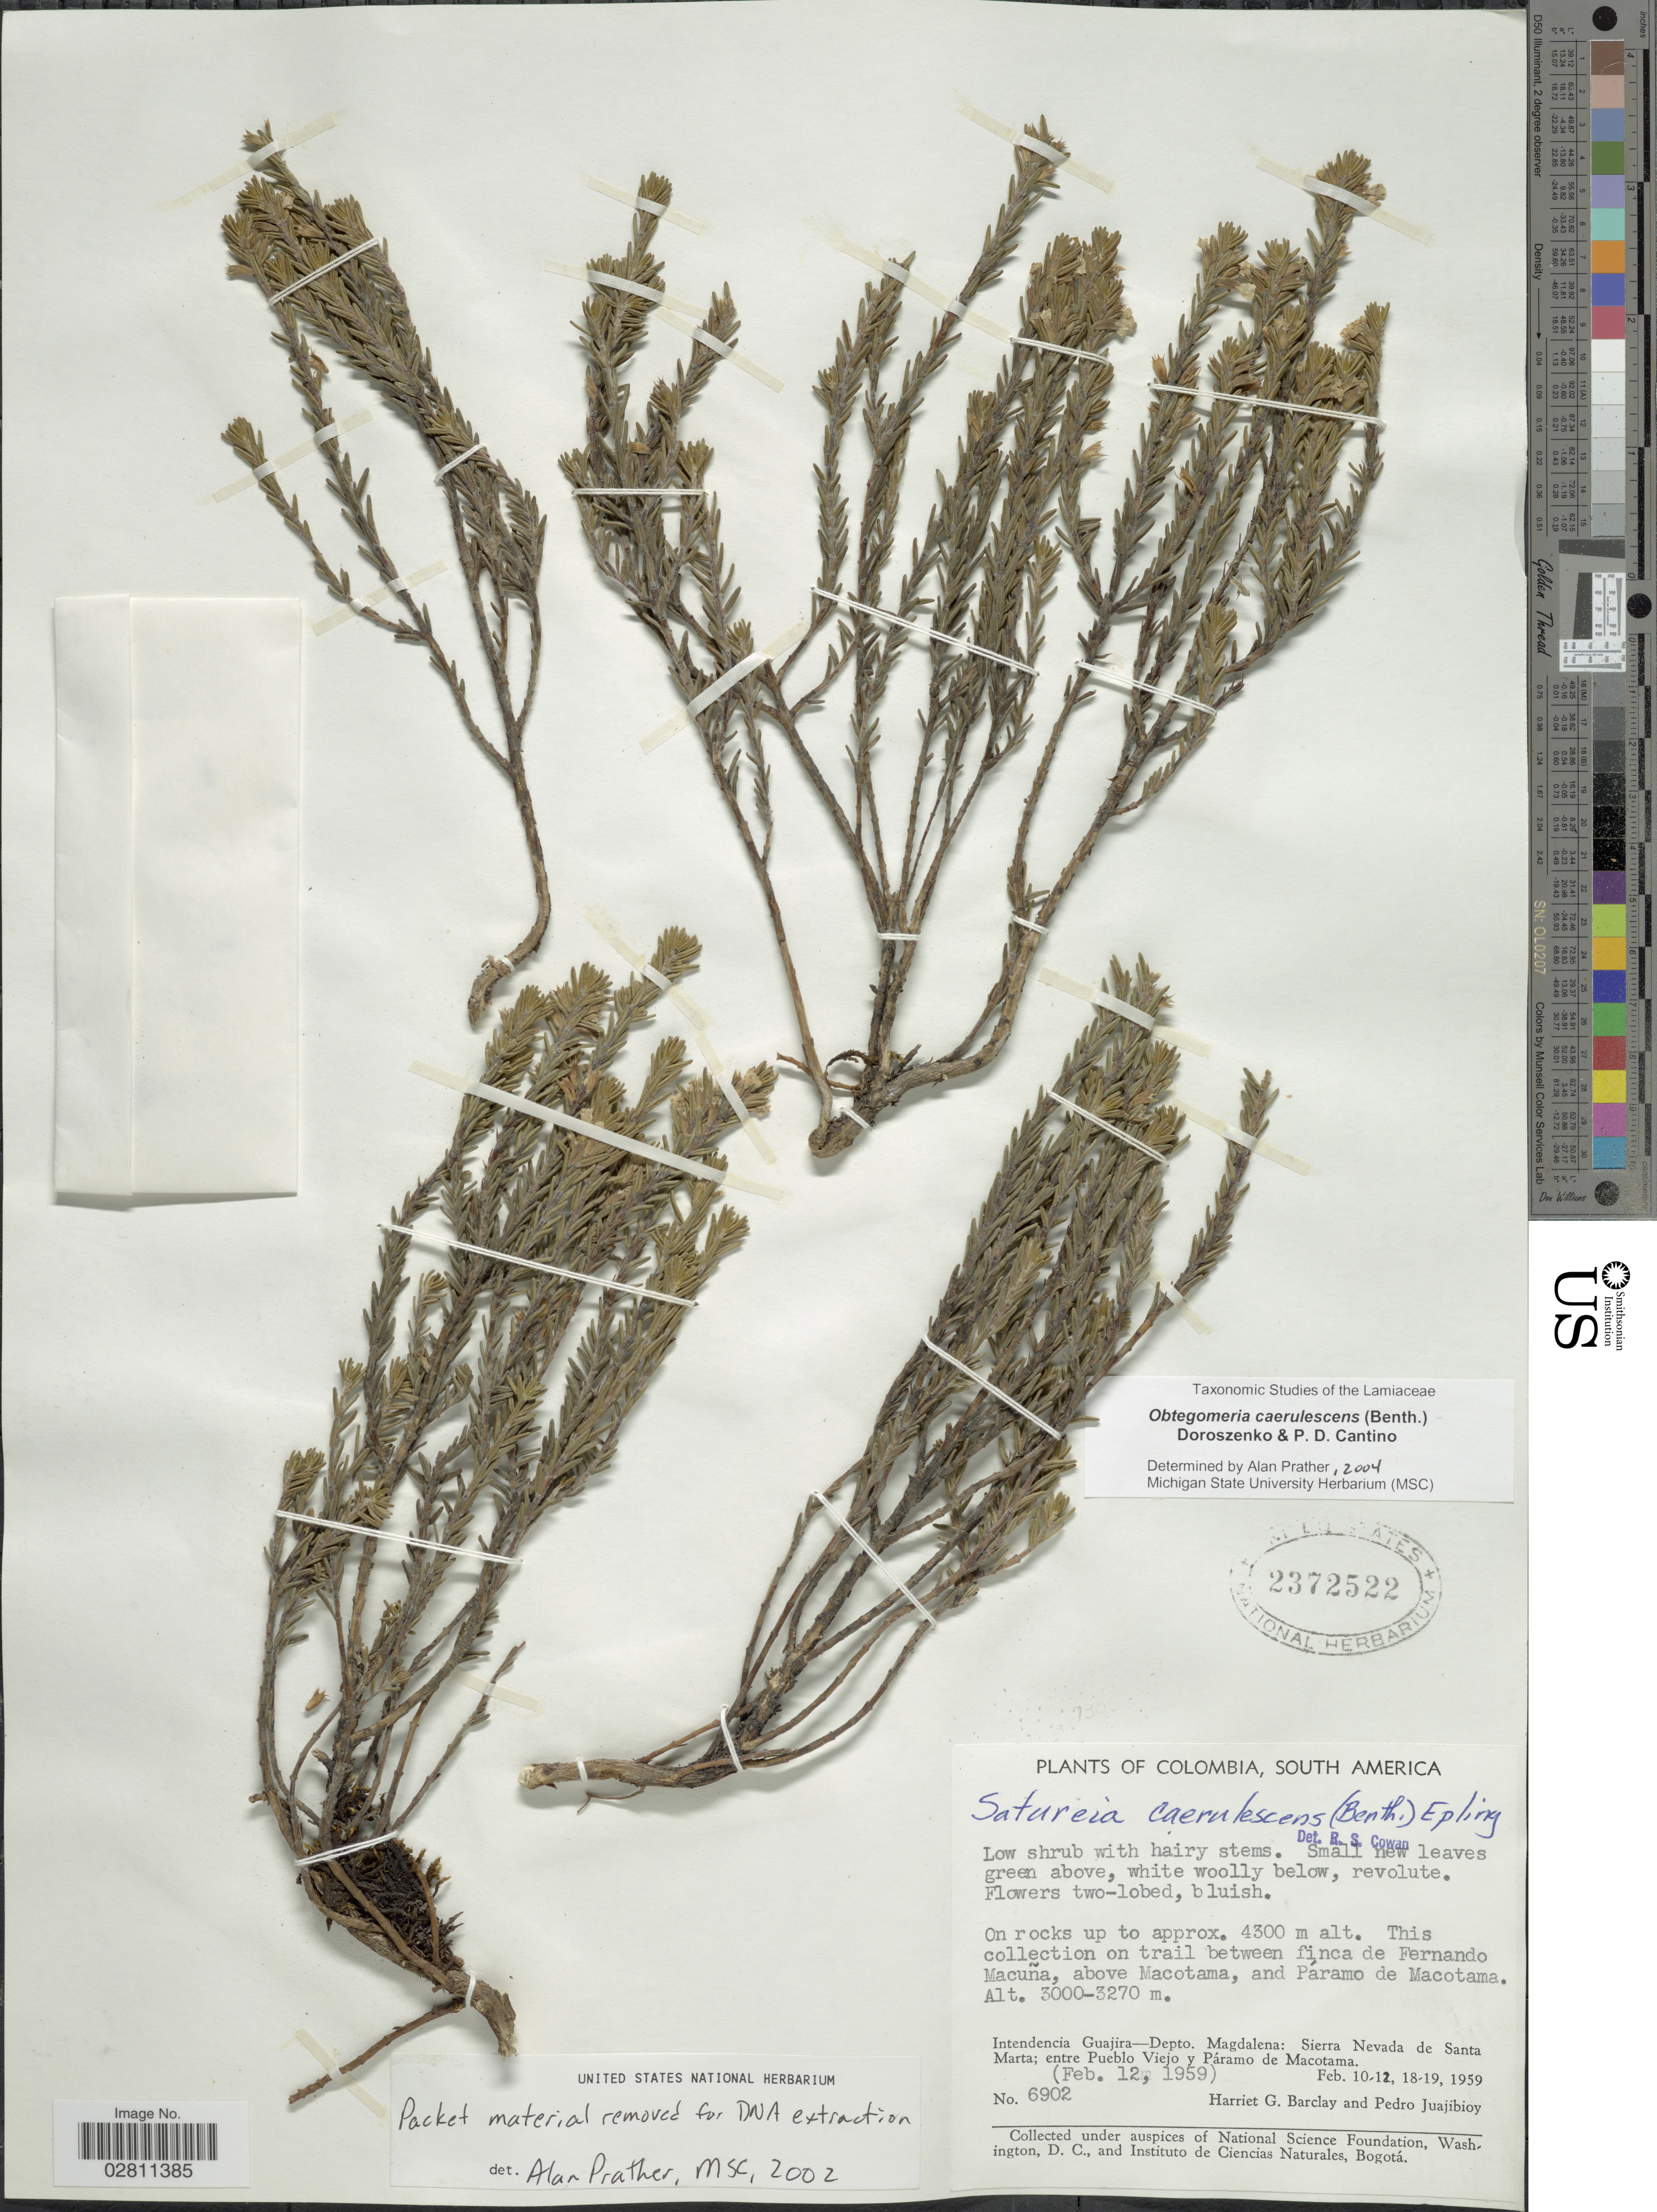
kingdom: Plantae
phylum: Tracheophyta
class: Magnoliopsida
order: Lamiales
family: Lamiaceae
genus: Obtegomeria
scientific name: Obtegomeria caerulescens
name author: (Benth.) Doroszenko & P.D. Cantino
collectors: H. G. Barclay & P. Juajibioy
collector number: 6902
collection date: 1959-02-12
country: Colombia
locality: On trail between finca de Fernando Macuña, above Macotama, and Paramo de Macotama. Intendencia Guajira - Depto. Magdalena: Sierra Nevada de Santa Marta; entre Pueblo Viejo y Páramo de Macotama.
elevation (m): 3000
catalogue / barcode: US 2372522